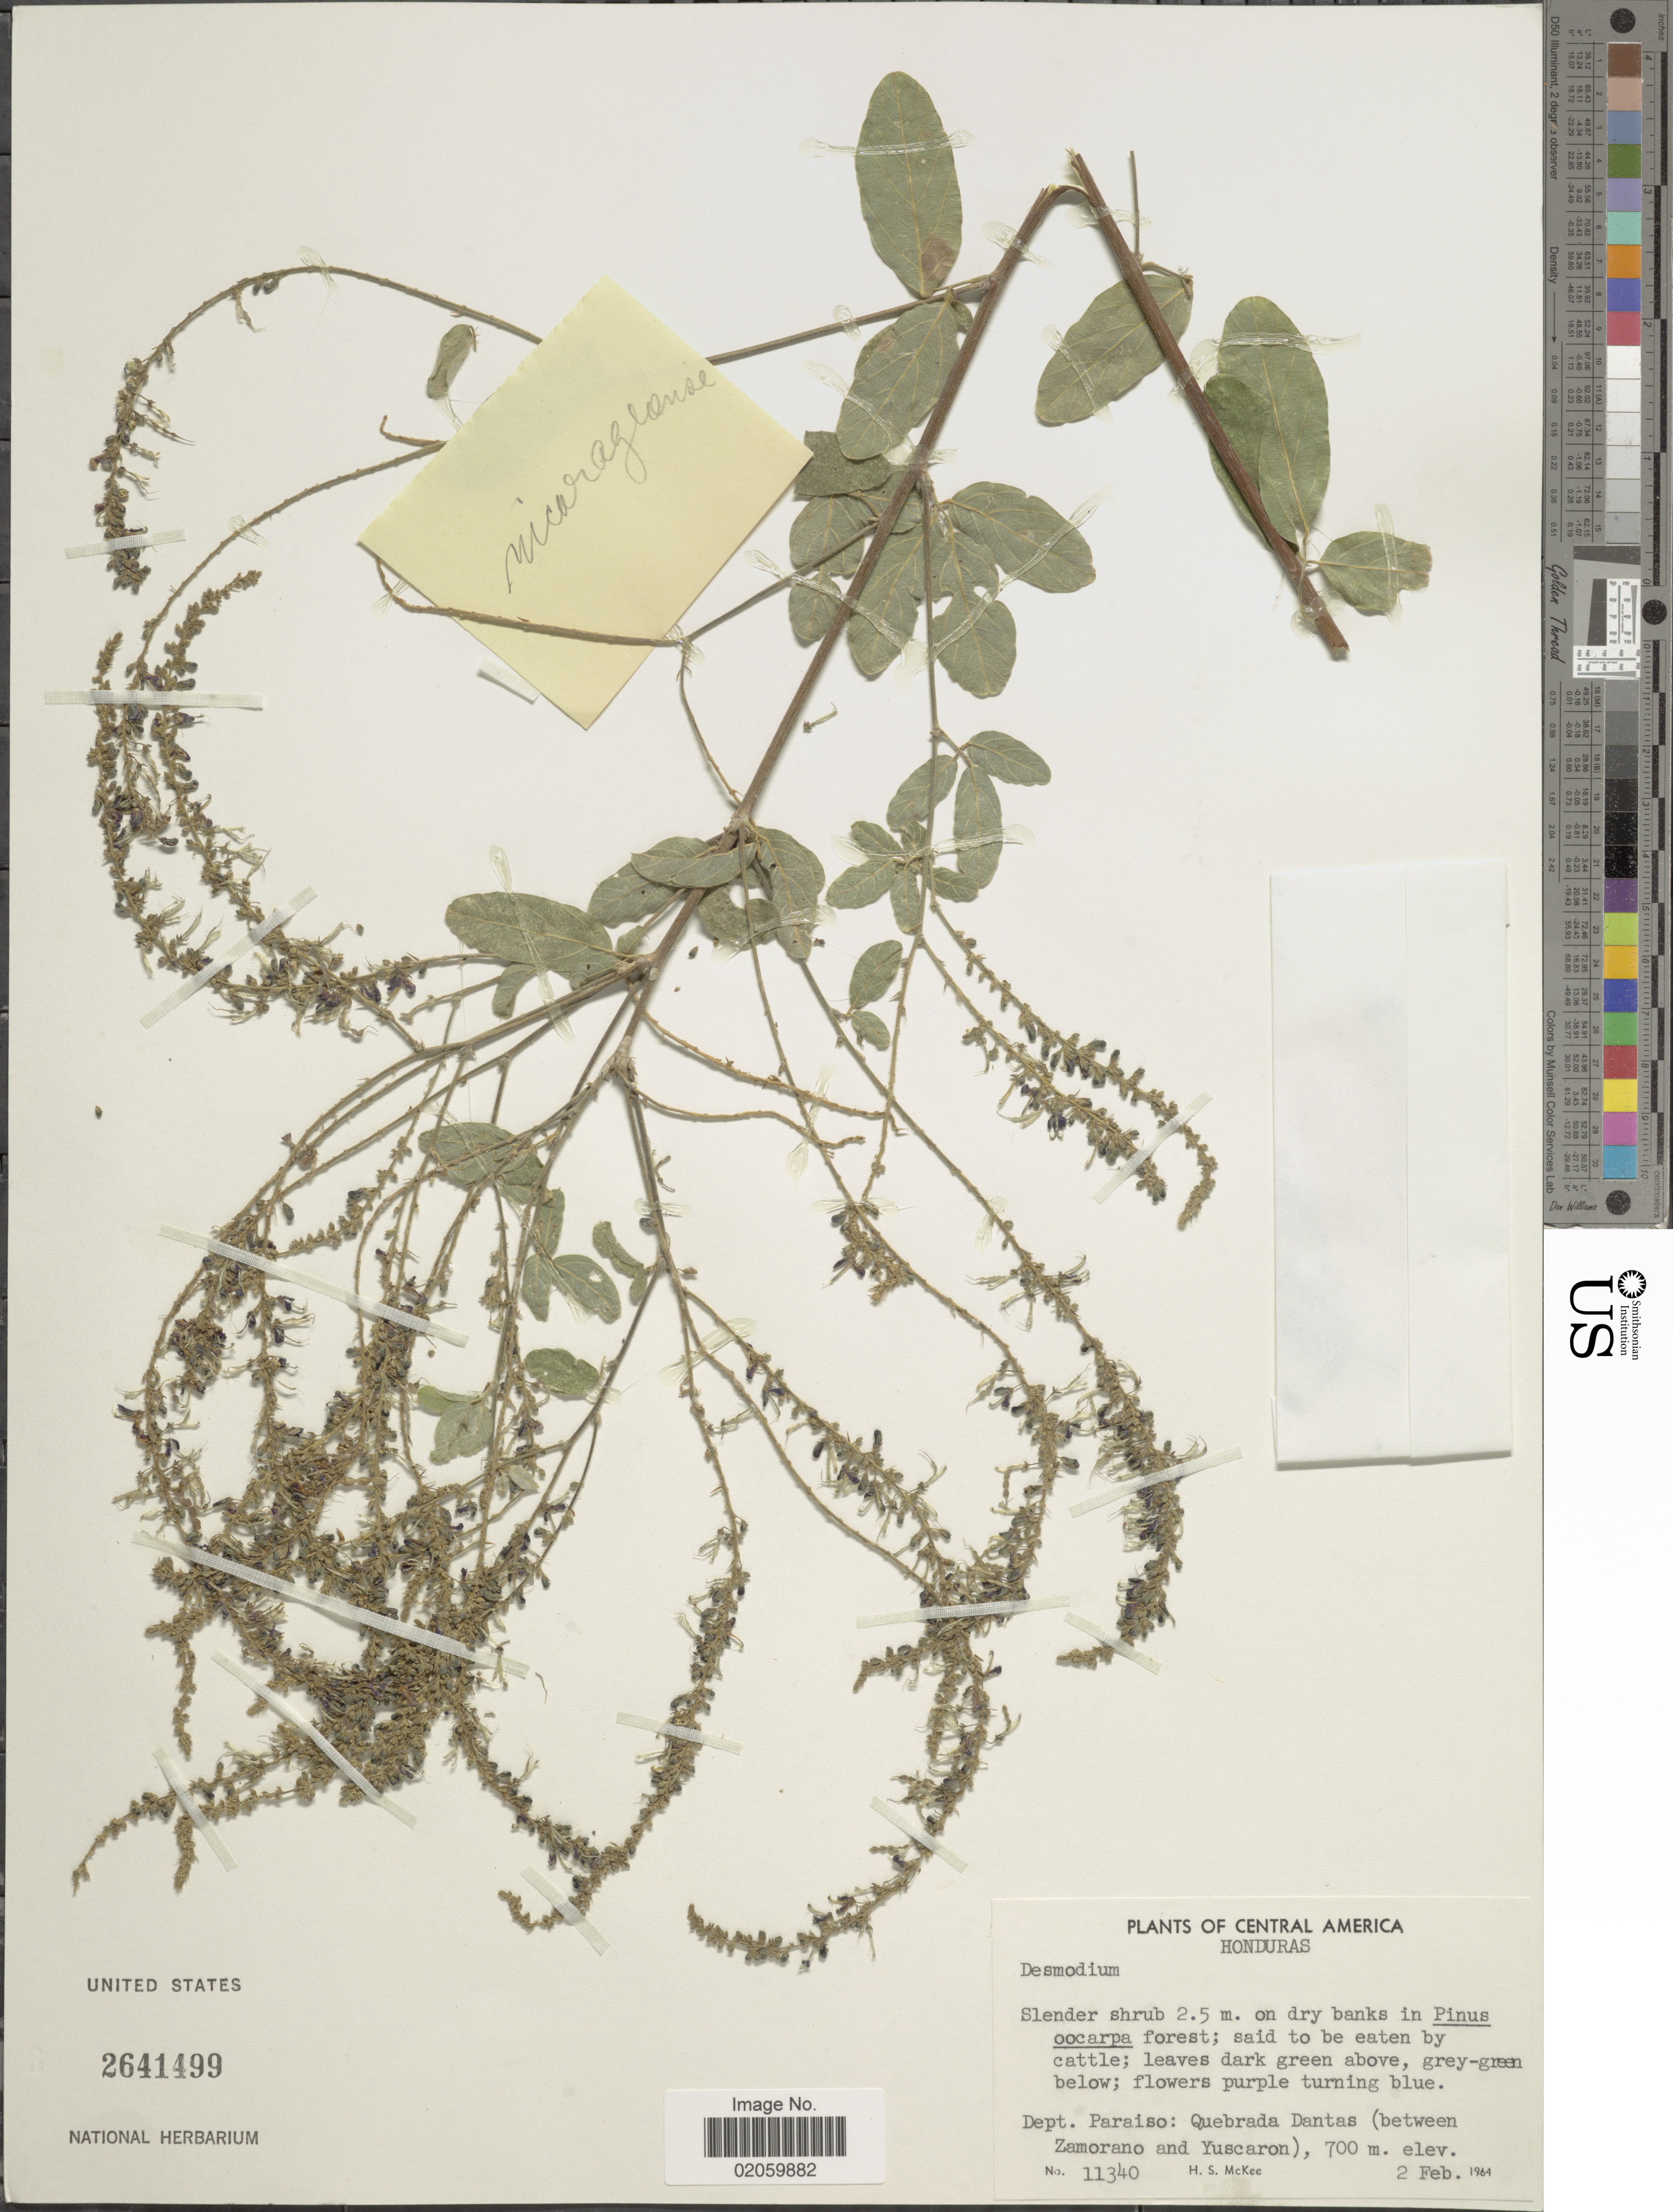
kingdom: Plantae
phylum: Tracheophyta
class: Magnoliopsida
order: Fabales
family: Fabaceae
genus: Desmodium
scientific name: Desmodium nicaraguense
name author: Oerst.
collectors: H. S. McKee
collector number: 11340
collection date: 1964-02-02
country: Honduras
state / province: El Paraíso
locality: Quebrada Dantas (between Zamorano and Yuscaron)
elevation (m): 700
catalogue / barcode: US 2641499